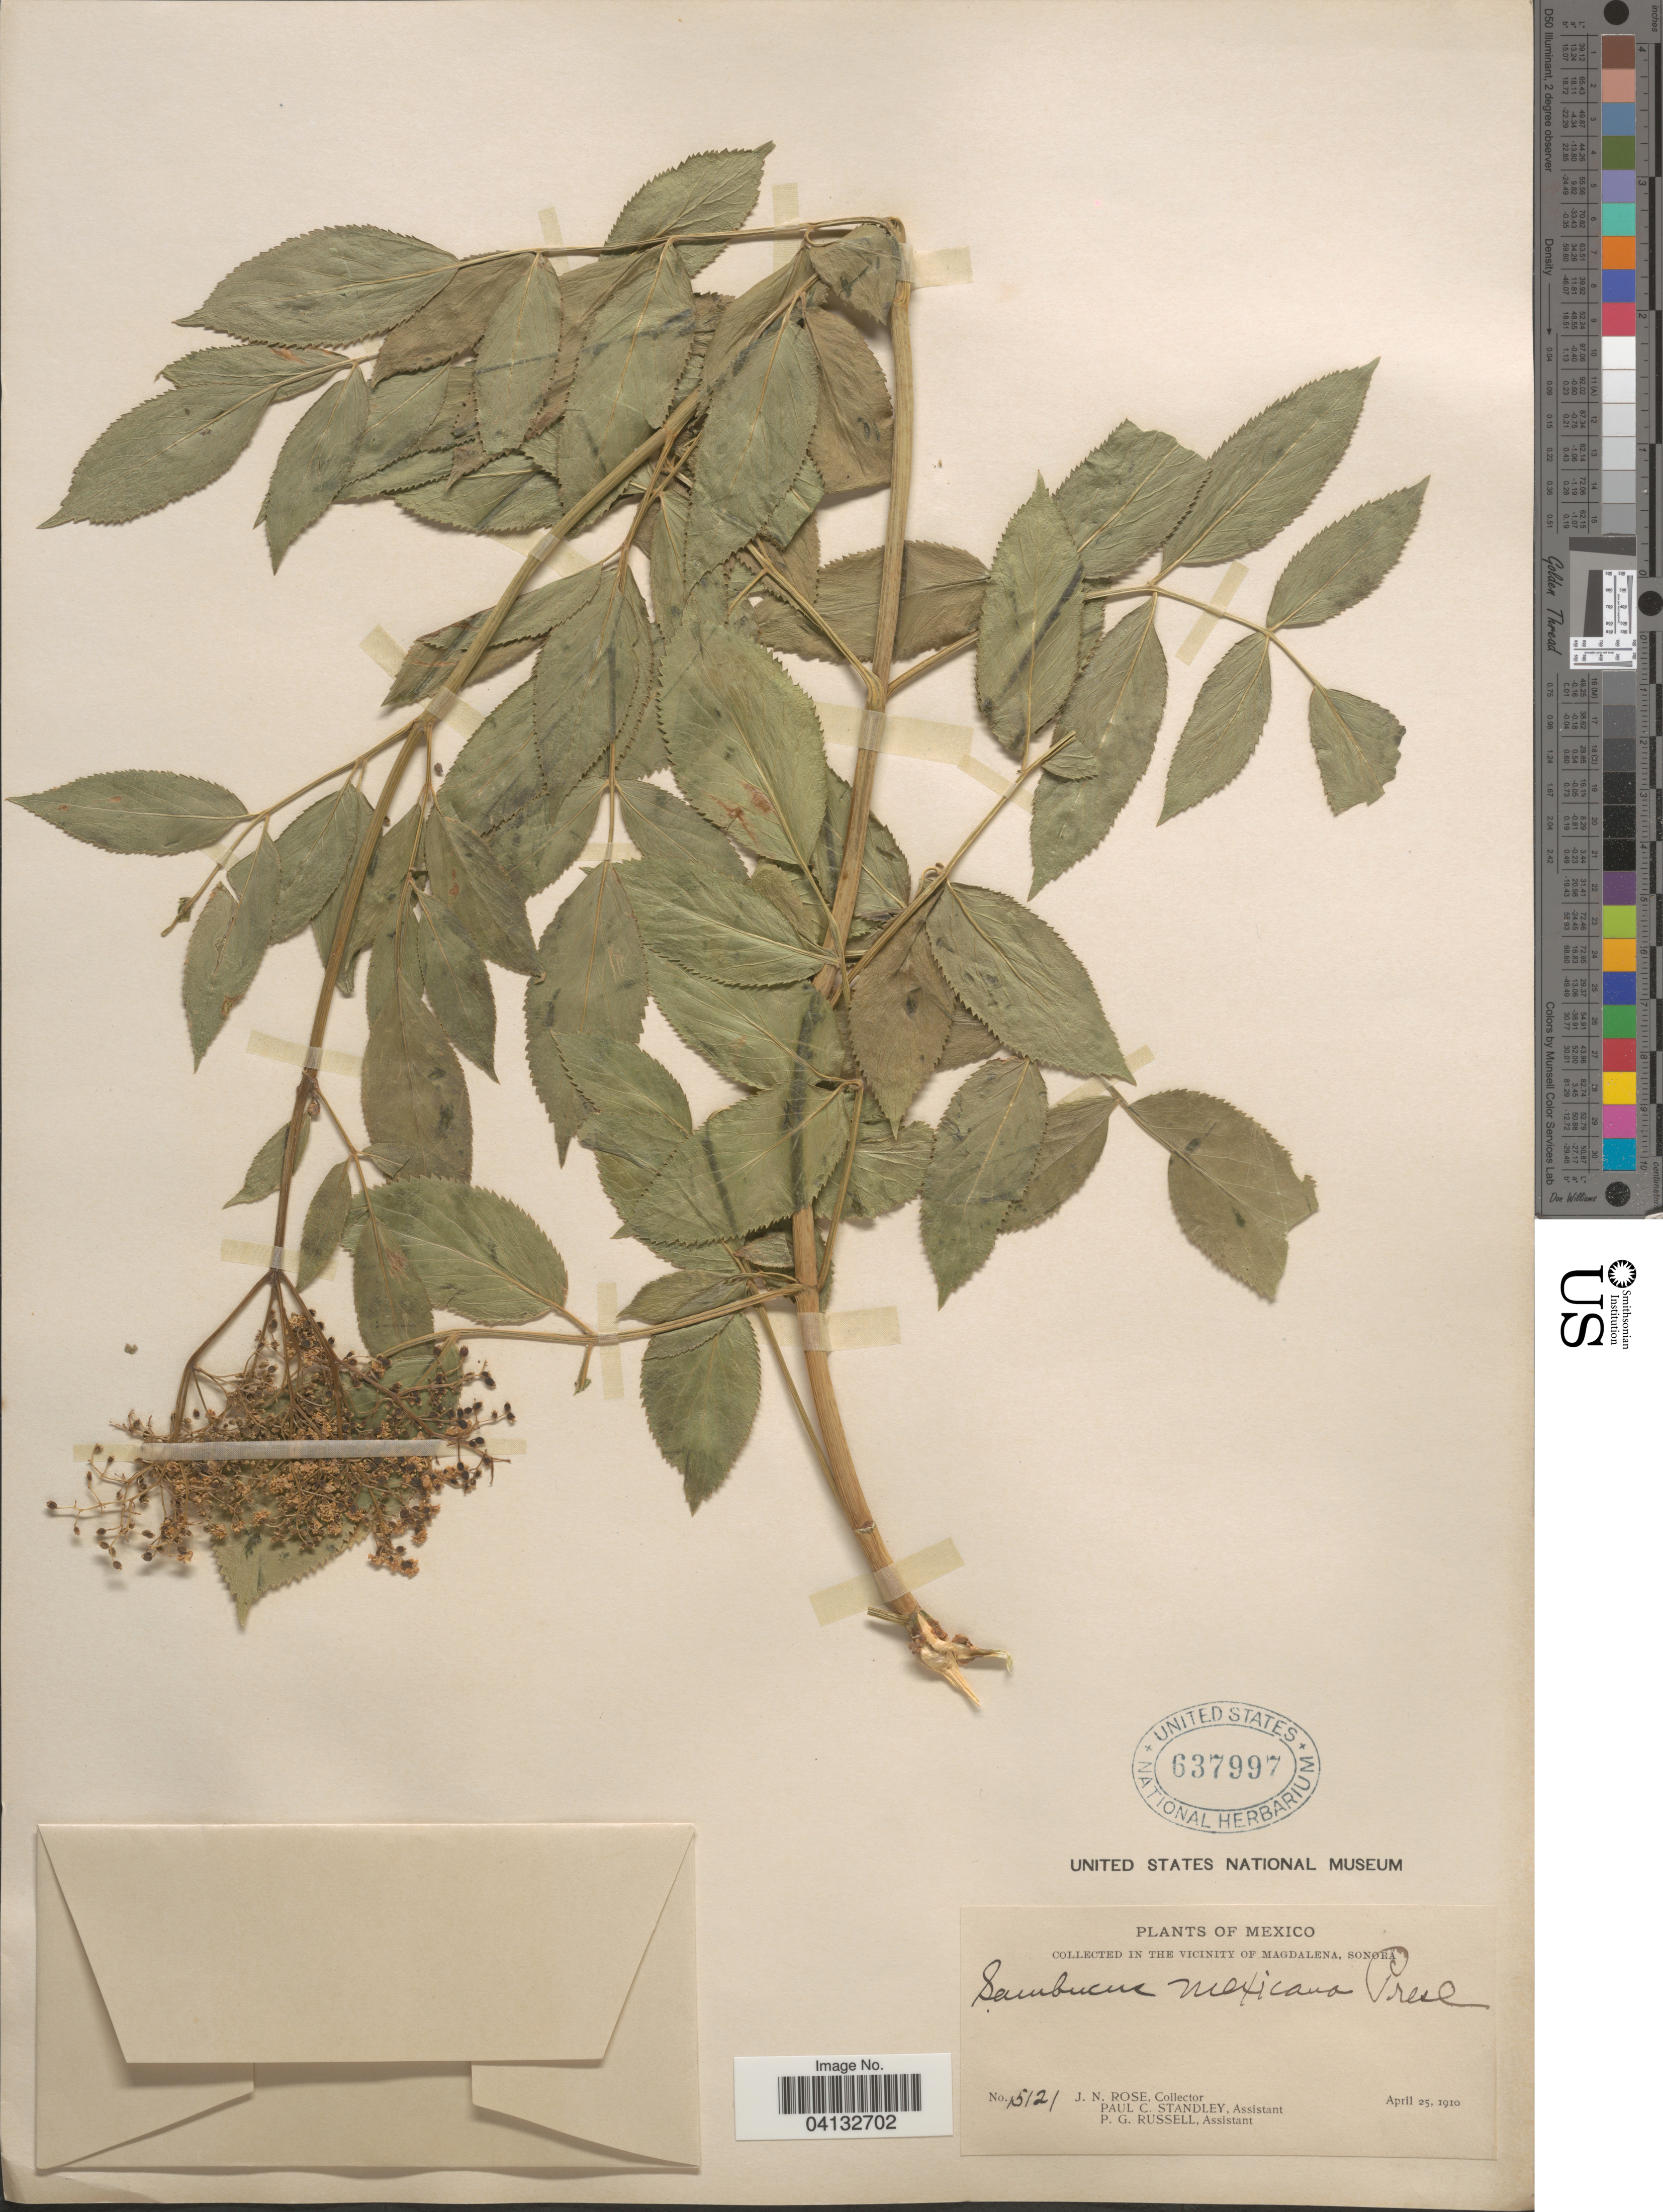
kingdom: Plantae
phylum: Tracheophyta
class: Magnoliopsida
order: Dipsacales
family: Viburnaceae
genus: Sambucus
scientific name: Sambucus mexicana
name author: C. Presl ex DC.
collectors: J. N. Rose, P. C. Standley & P. G. Russell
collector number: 15121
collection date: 1910-04-25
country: Mexico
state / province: Sonora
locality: In the Vicinity of Magdalena.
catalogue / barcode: US 637997